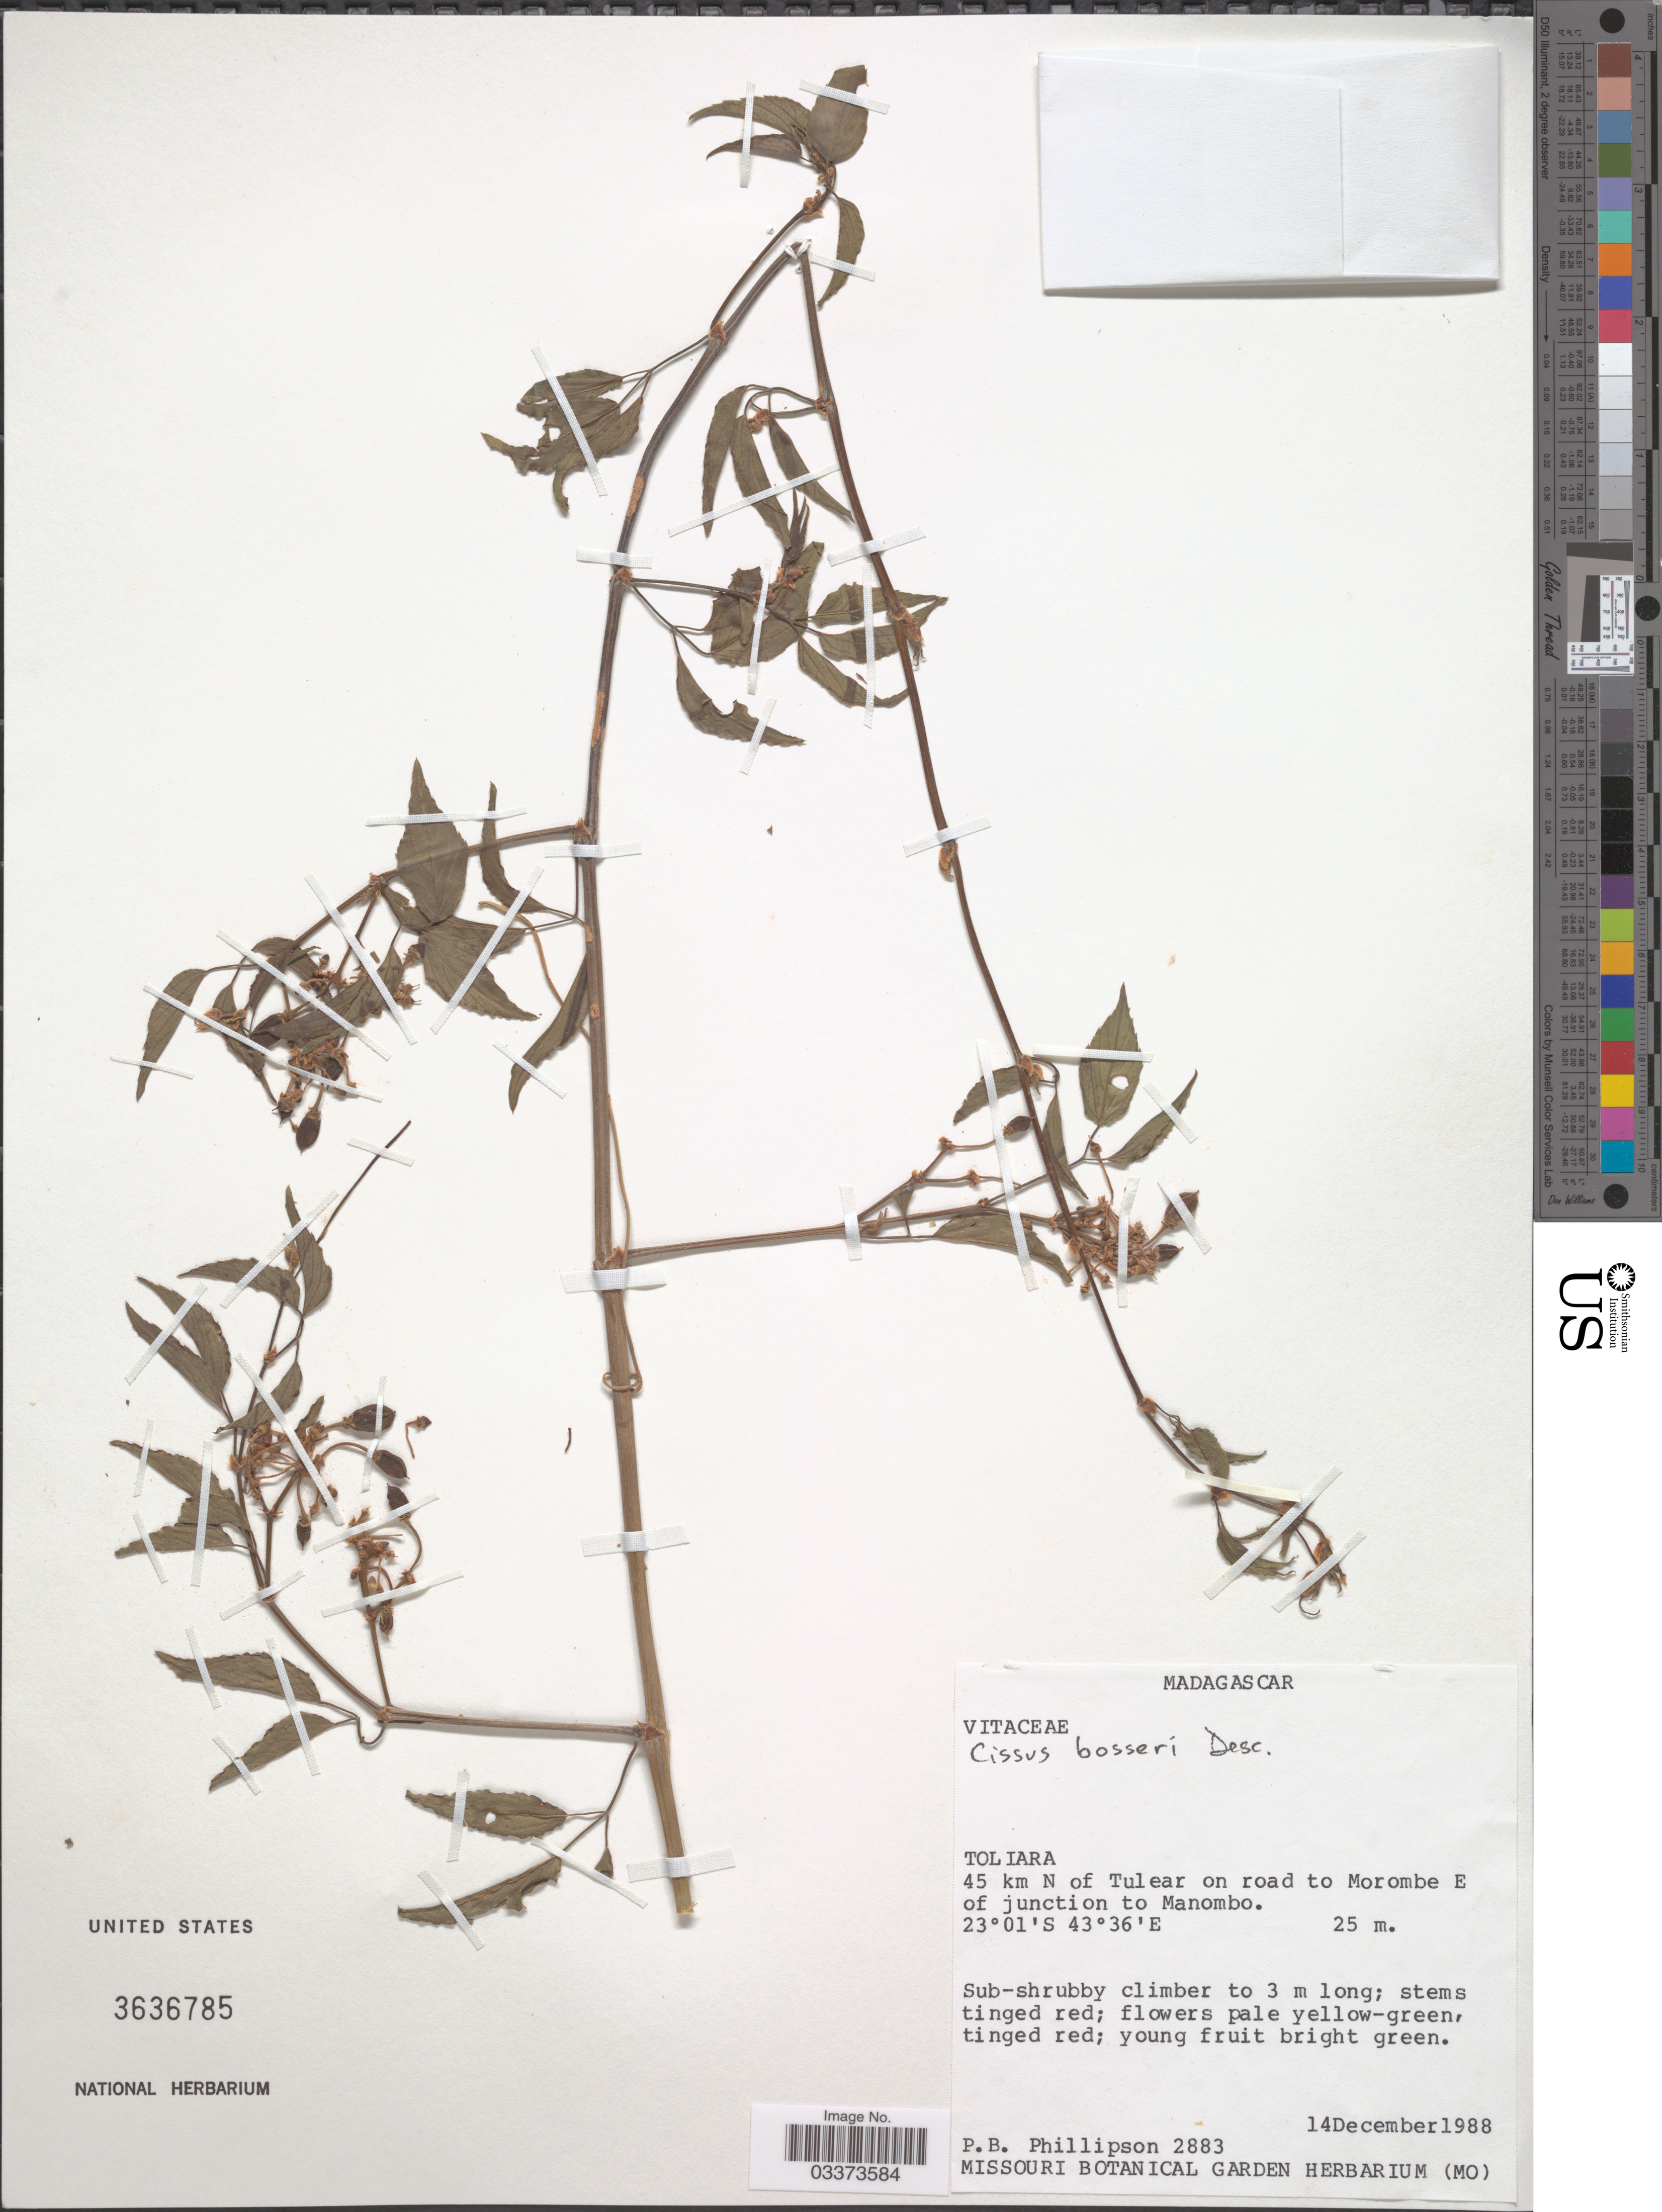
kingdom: Plantae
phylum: Tracheophyta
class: Magnoliopsida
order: Vitales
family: Vitaceae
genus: Cissus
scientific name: Cissus bosseri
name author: Desc.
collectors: P. B. Phillipson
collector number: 2883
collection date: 1988-12-14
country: Madagascar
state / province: Atsimo-Andrefana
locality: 45 km N of Tulear on road to Morombe E of junction to Manombo.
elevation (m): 25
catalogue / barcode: US 3636785